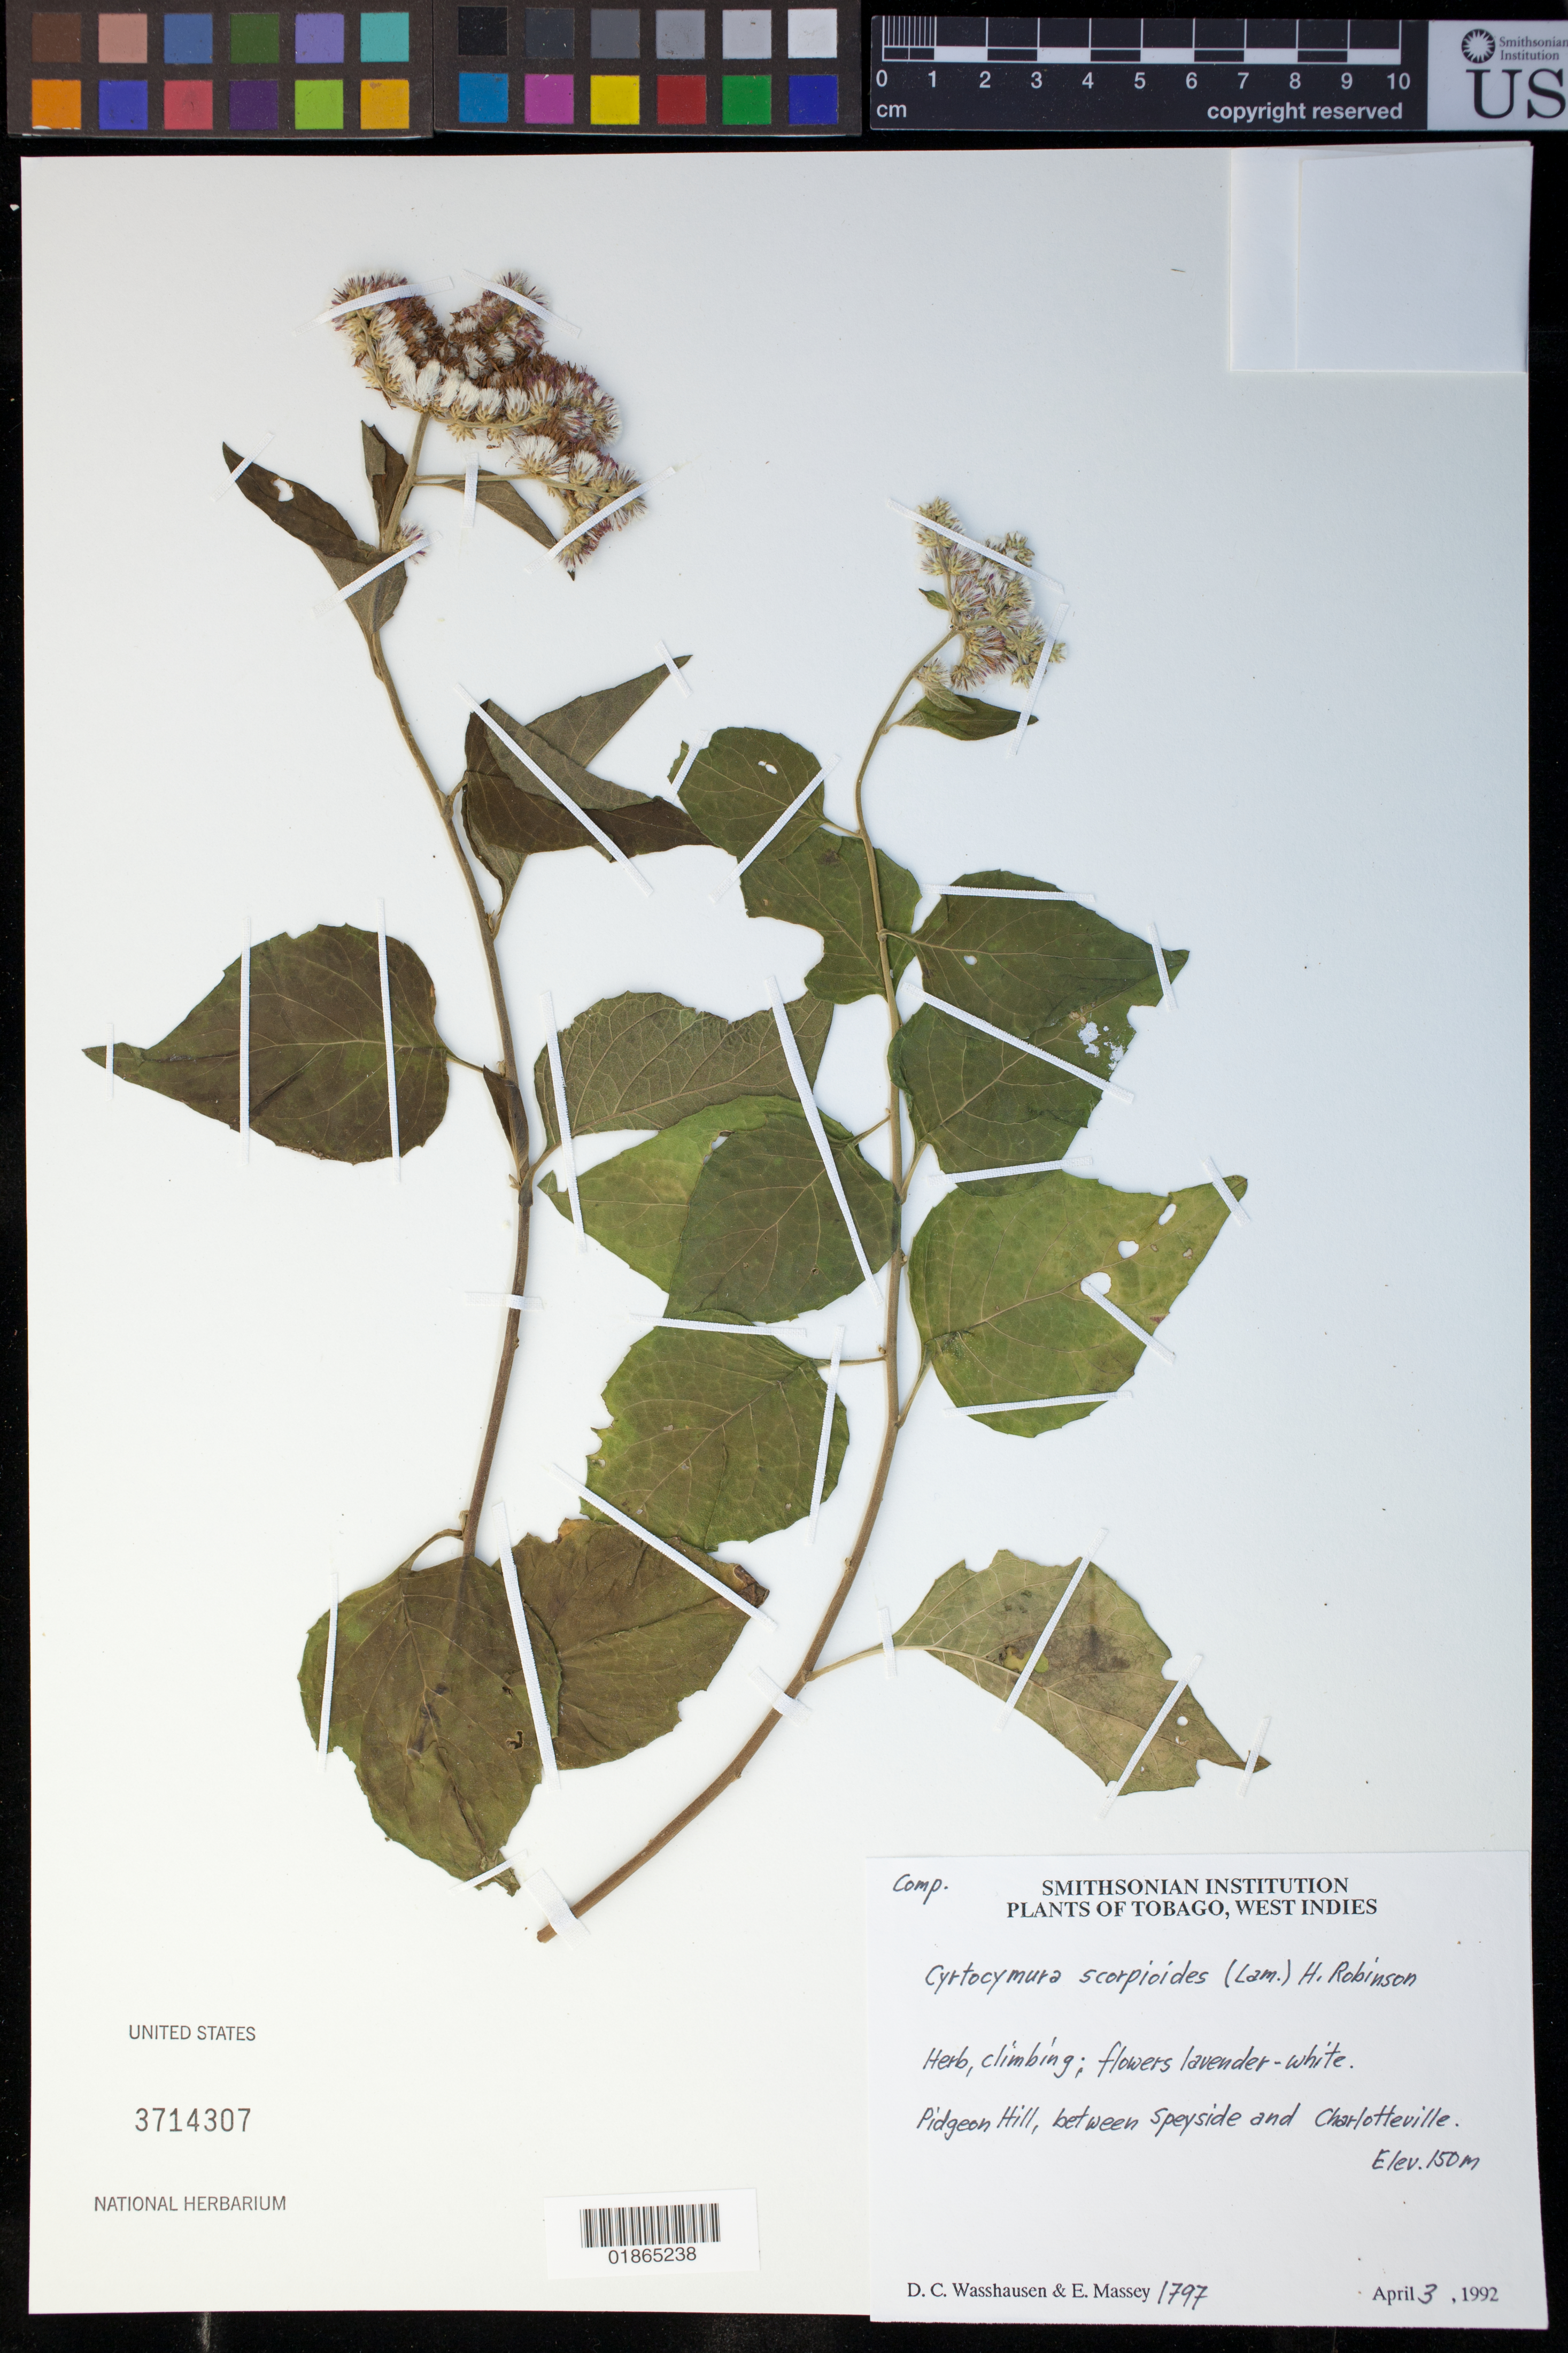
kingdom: Plantae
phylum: Tracheophyta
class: Magnoliopsida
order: Asterales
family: Asteraceae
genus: Cyrtocymura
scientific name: Cyrtocymura scorpioides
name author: (Lam.) H. Rob.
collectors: D. C. Wasshausen & E. Massey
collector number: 1797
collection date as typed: April 3, 1992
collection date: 1992-04-03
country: Trinidad and Tobago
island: Tobago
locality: Pidgeon Hill, between Speyside and Charlotteville.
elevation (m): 150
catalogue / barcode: US 3714307